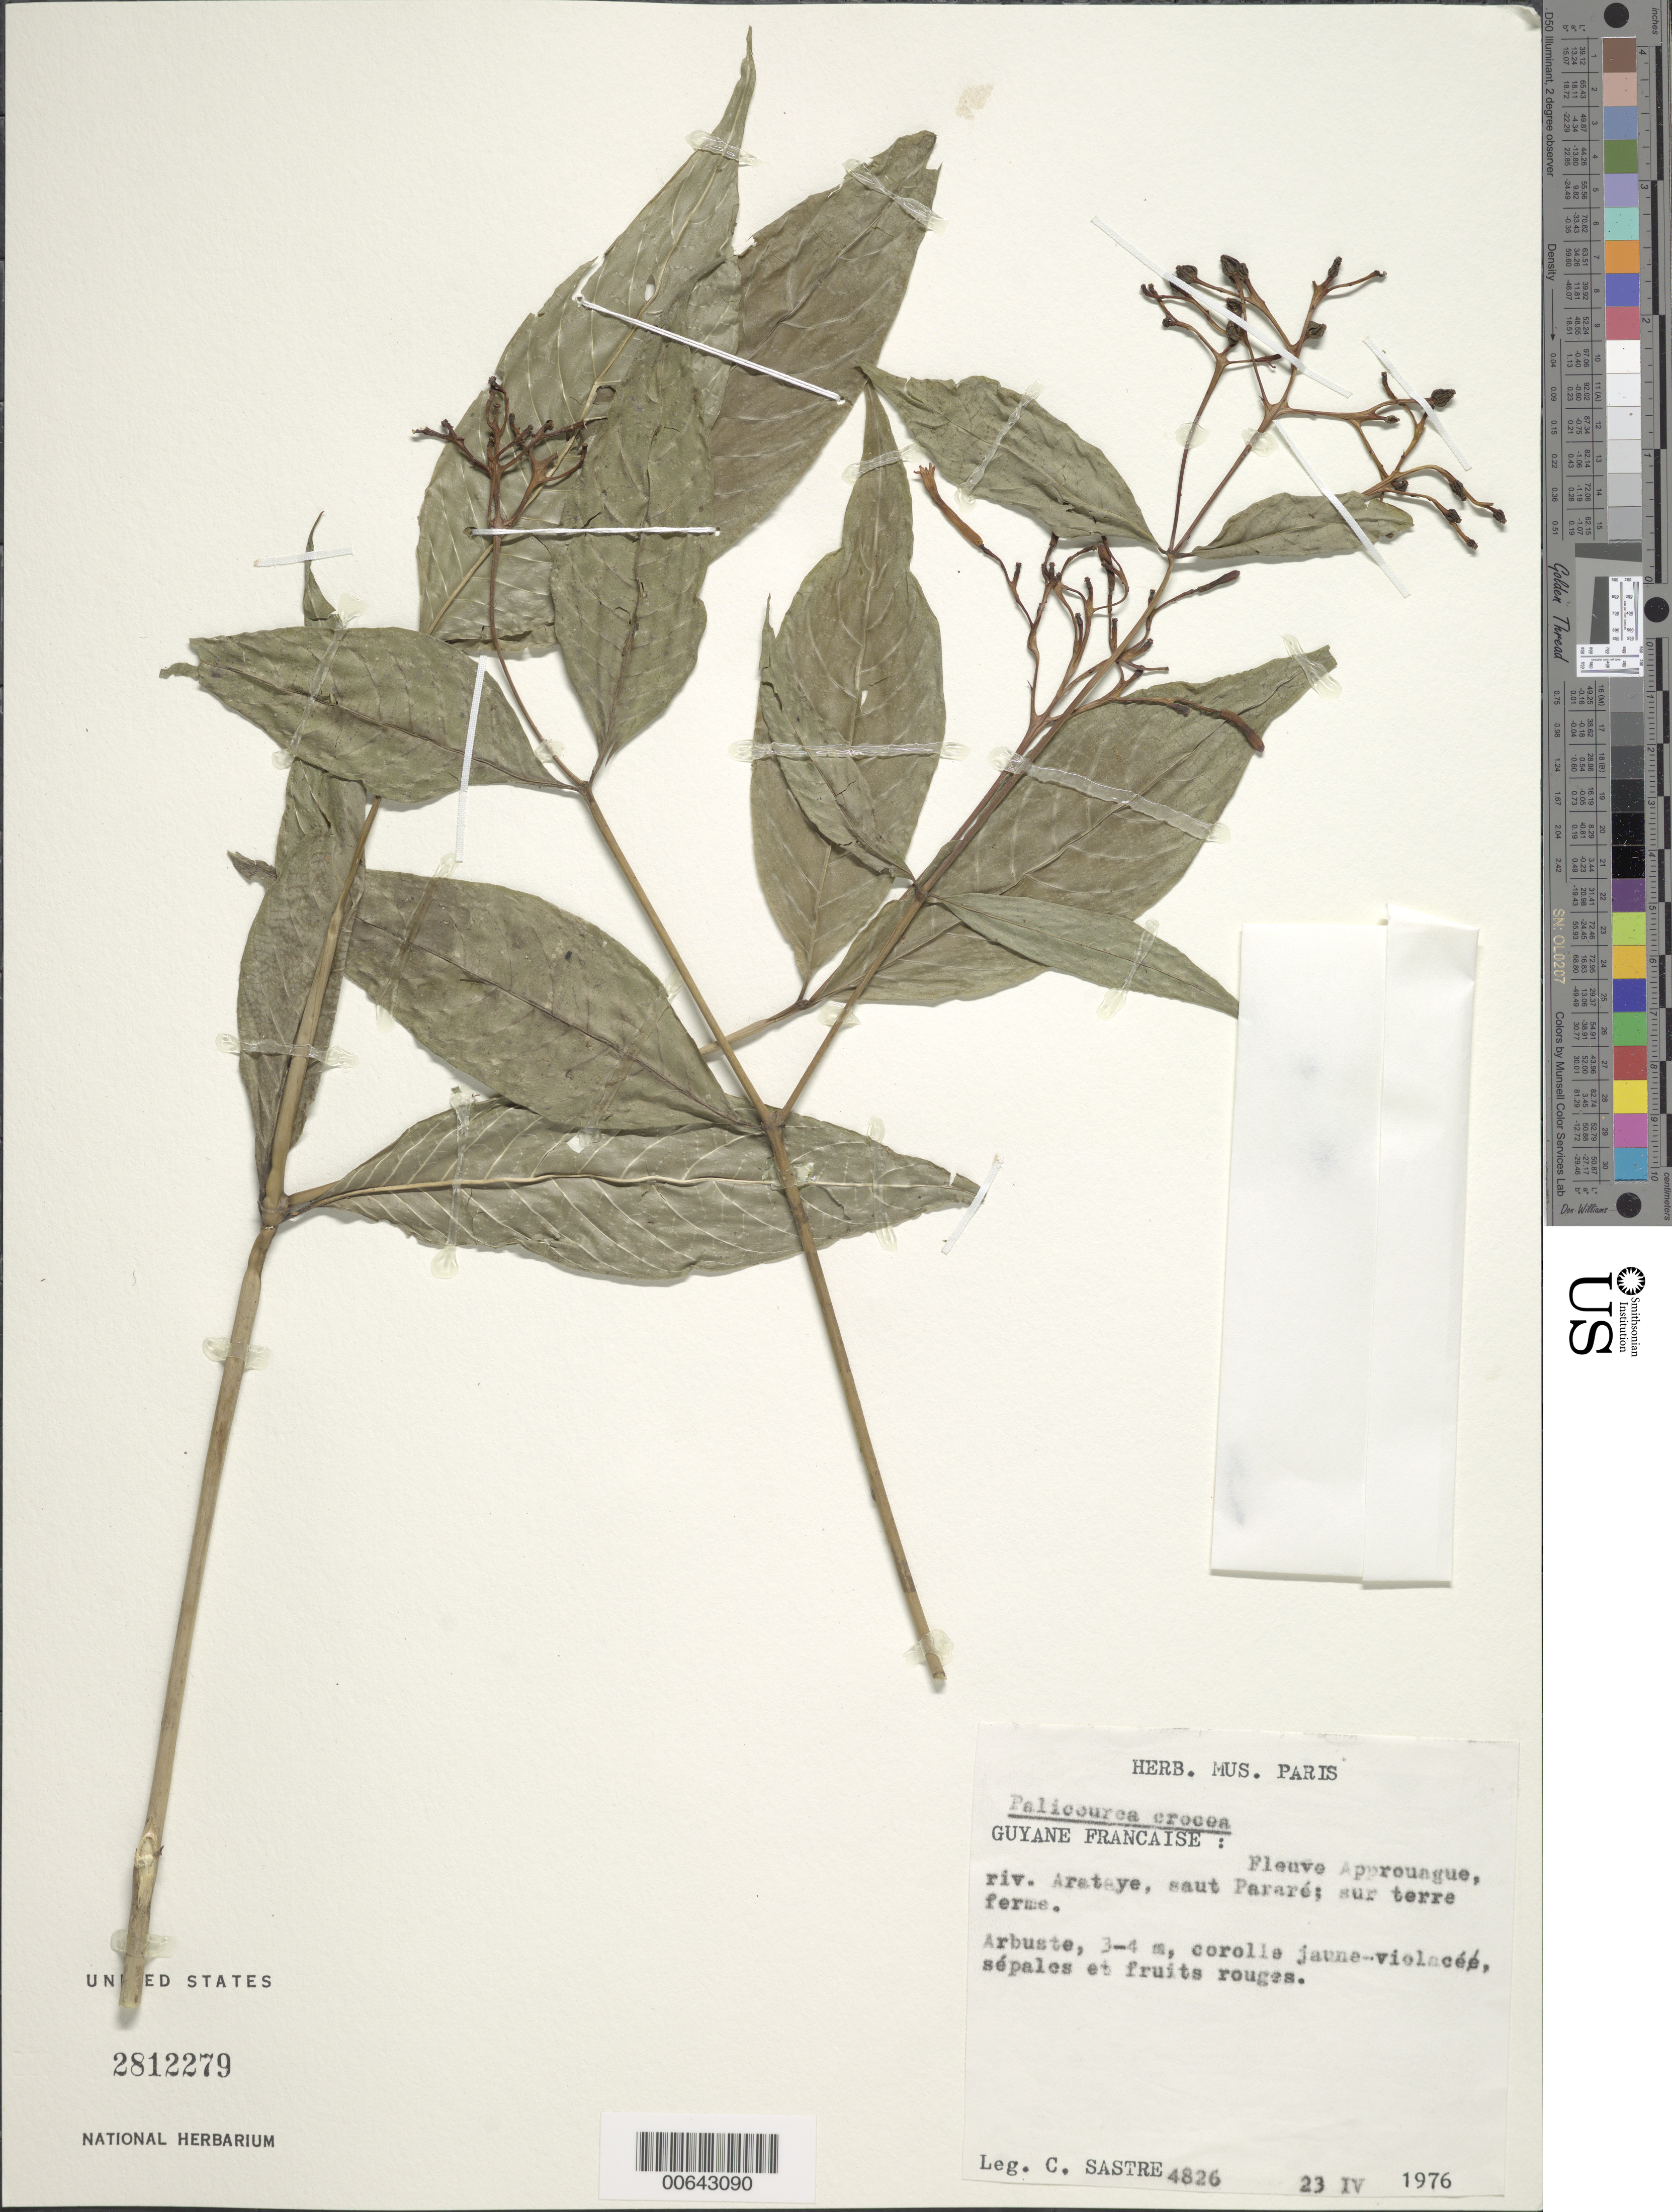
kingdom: Plantae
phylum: Tracheophyta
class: Magnoliopsida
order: Gentianales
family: Rubiaceae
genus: Palicourea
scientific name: Palicourea crocea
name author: (Sw.) Schult.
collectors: C. H. L. Sastre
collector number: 4826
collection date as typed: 23-Apr-76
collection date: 1976-04-23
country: French Guiana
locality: Saut Pararé, Rivière Arataye, Fleuve Approuague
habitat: Sur terre ferme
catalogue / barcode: US 2812279